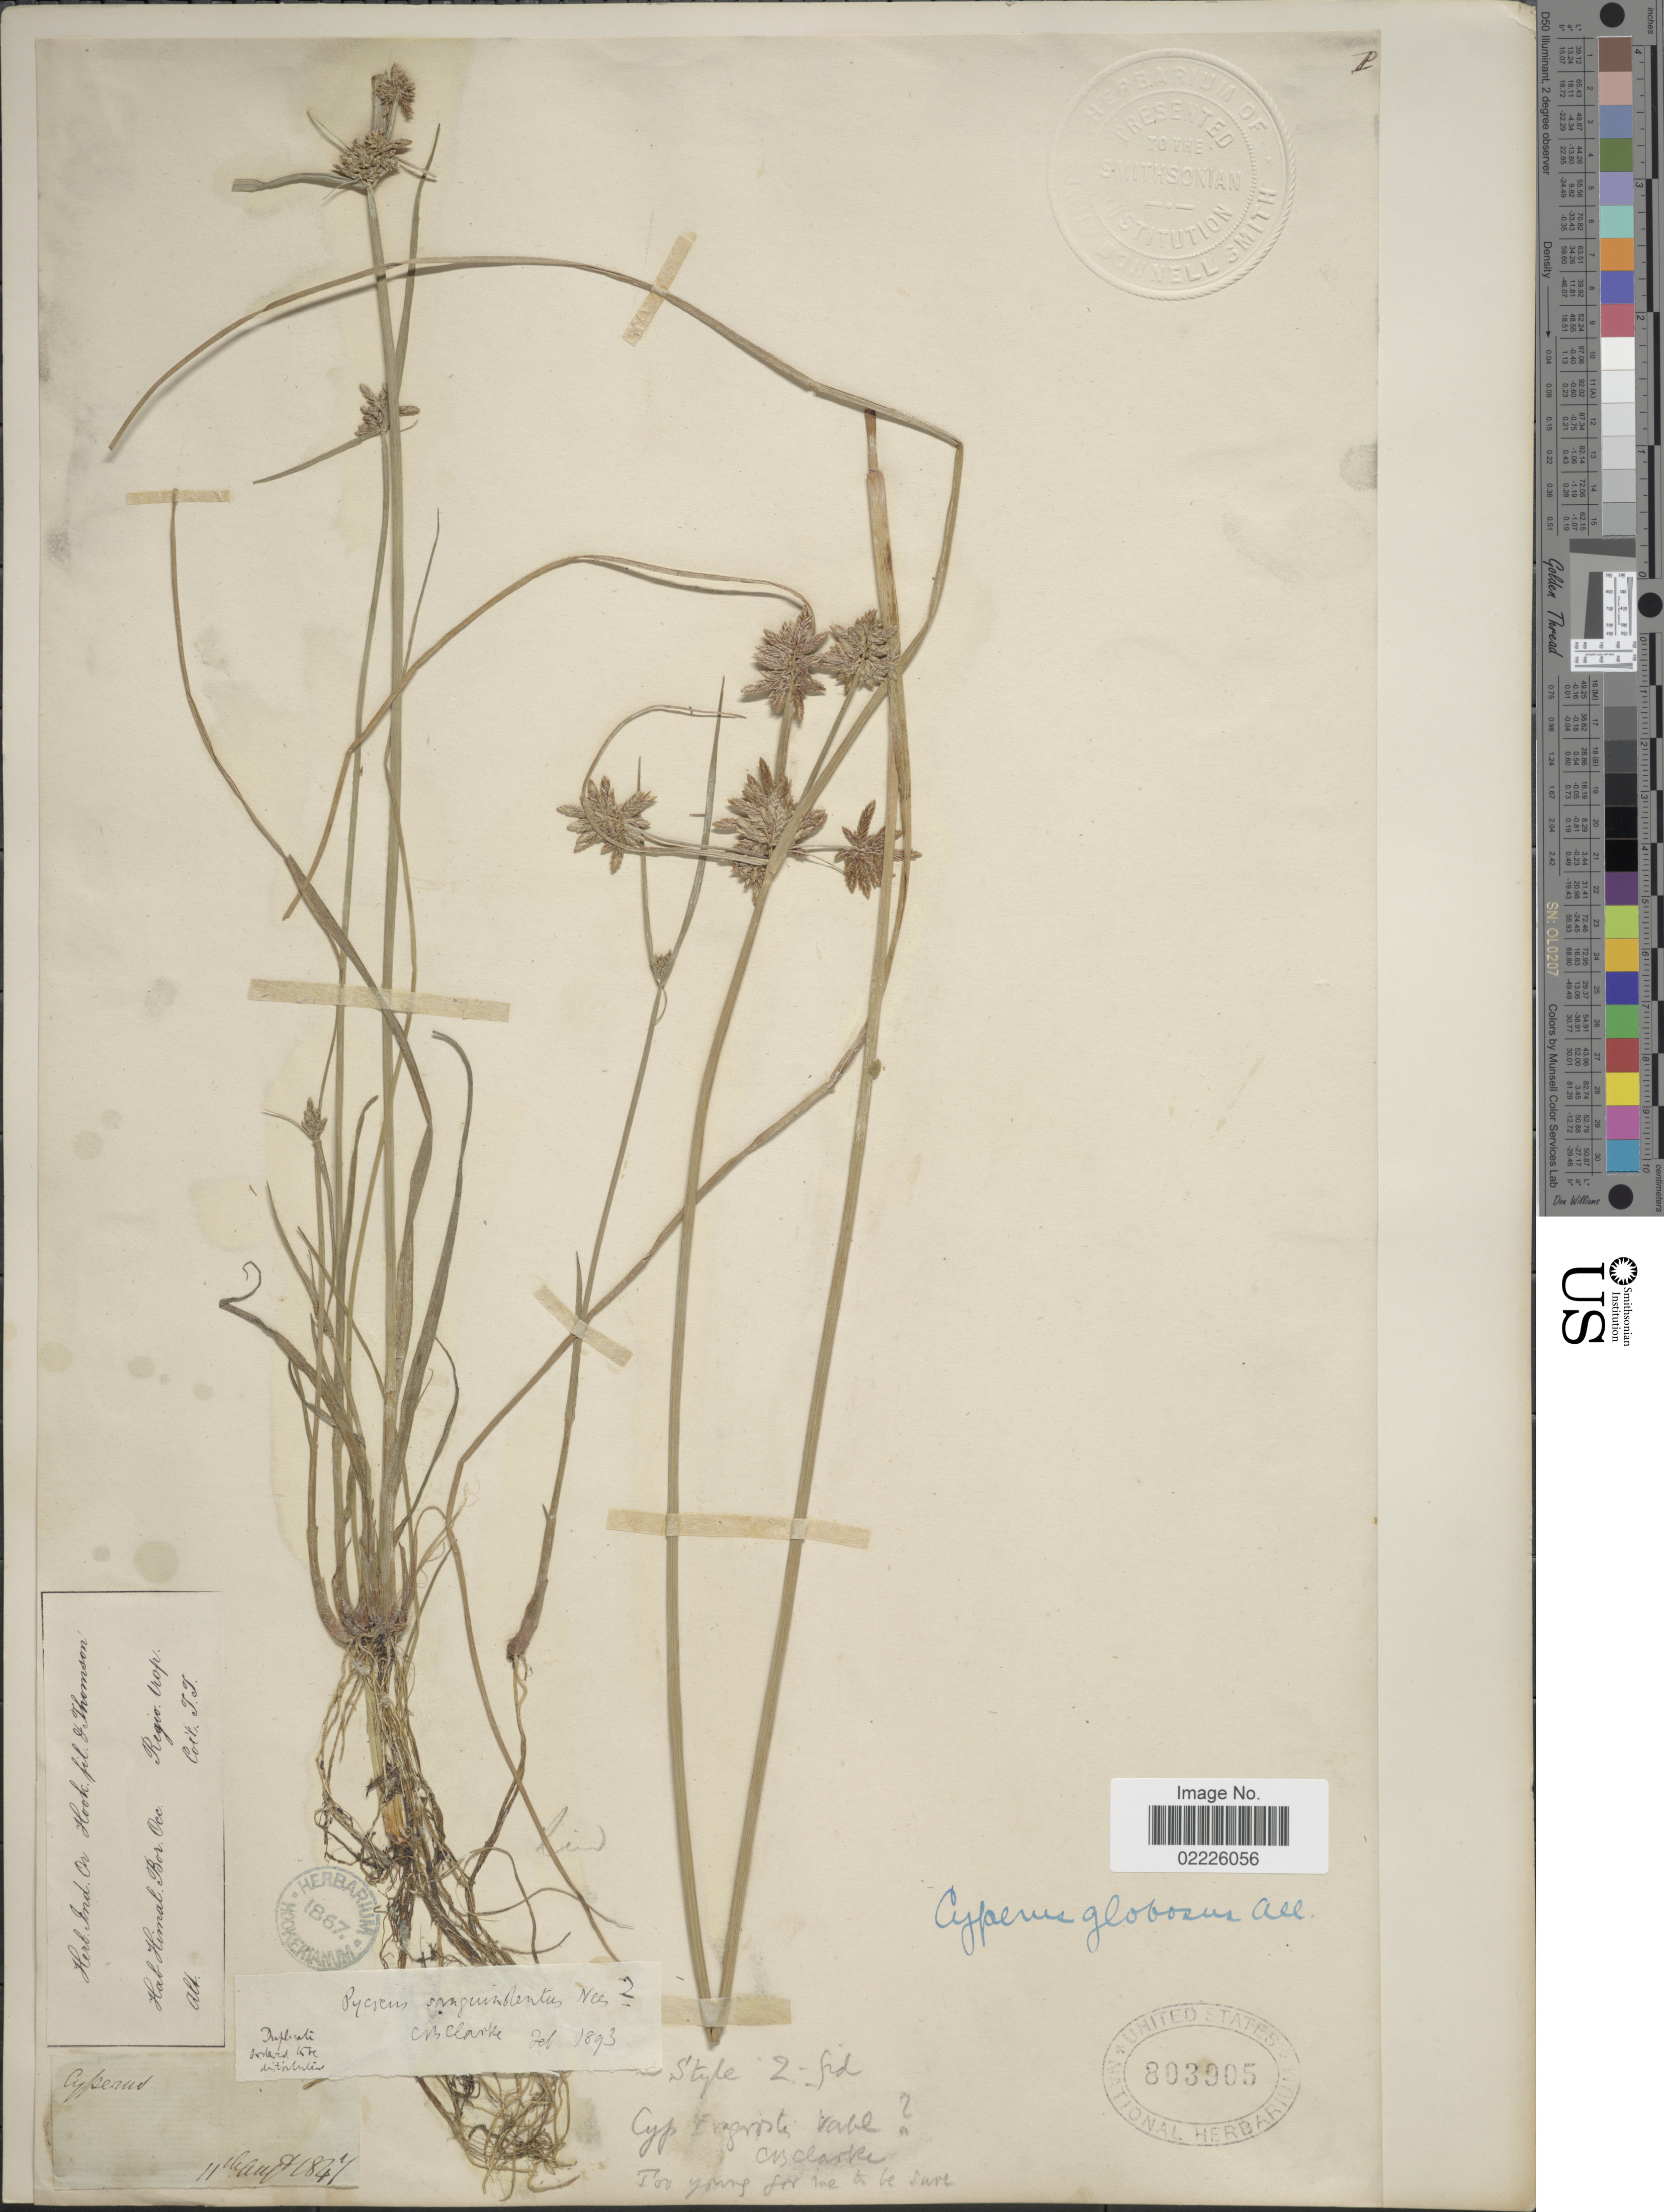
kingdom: Plantae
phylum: Tracheophyta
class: Liliopsida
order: Poales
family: Cyperaceae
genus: Cyperus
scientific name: Cyperus flavidus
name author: Retz.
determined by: Strong, Mark T., (BOT), Smithsonian Institution - National Museum of Natural History (UNITED STATES)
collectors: T. Thomson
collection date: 1847-08-11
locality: Himal. Bor. Occ., Regio trop.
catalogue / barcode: US 803905